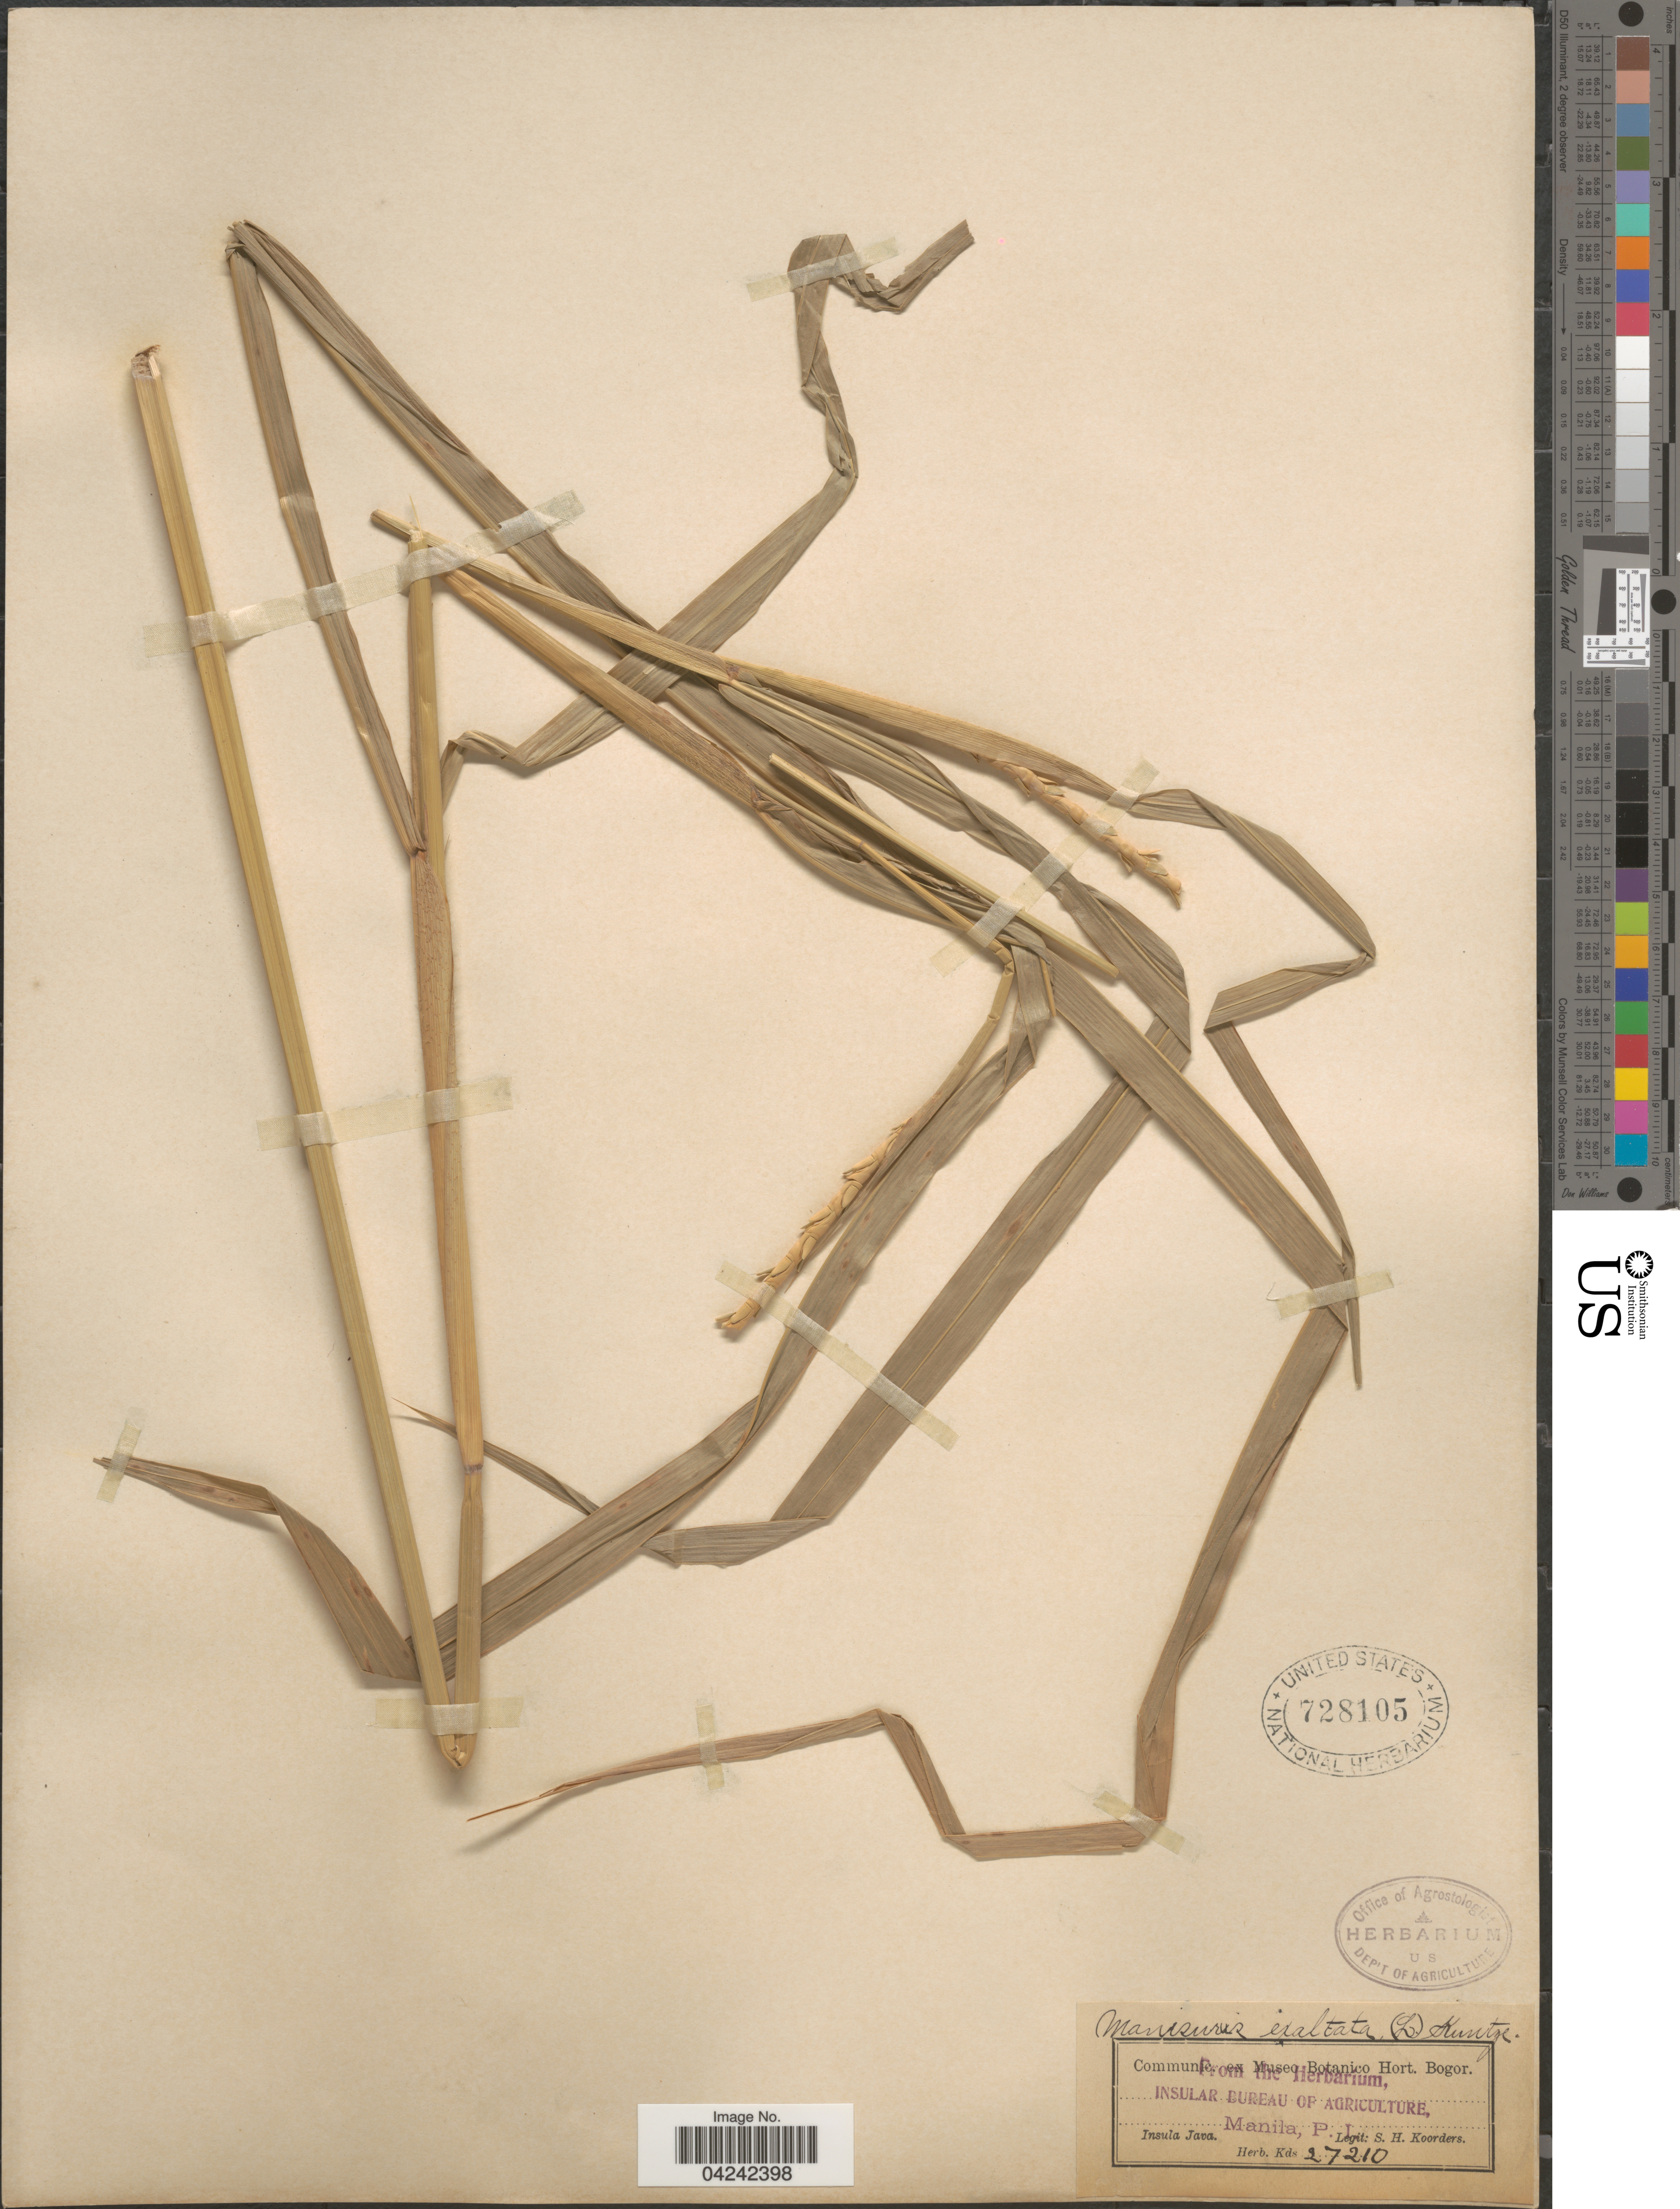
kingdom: Plantae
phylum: Tracheophyta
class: Liliopsida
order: Poales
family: Poaceae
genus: Rottboellia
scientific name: Rottboellia cochinchinensis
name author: (Lour.) Clayton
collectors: S. H. Koorders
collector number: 27210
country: Indonesia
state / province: Java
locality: Insula Java.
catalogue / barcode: US 728105